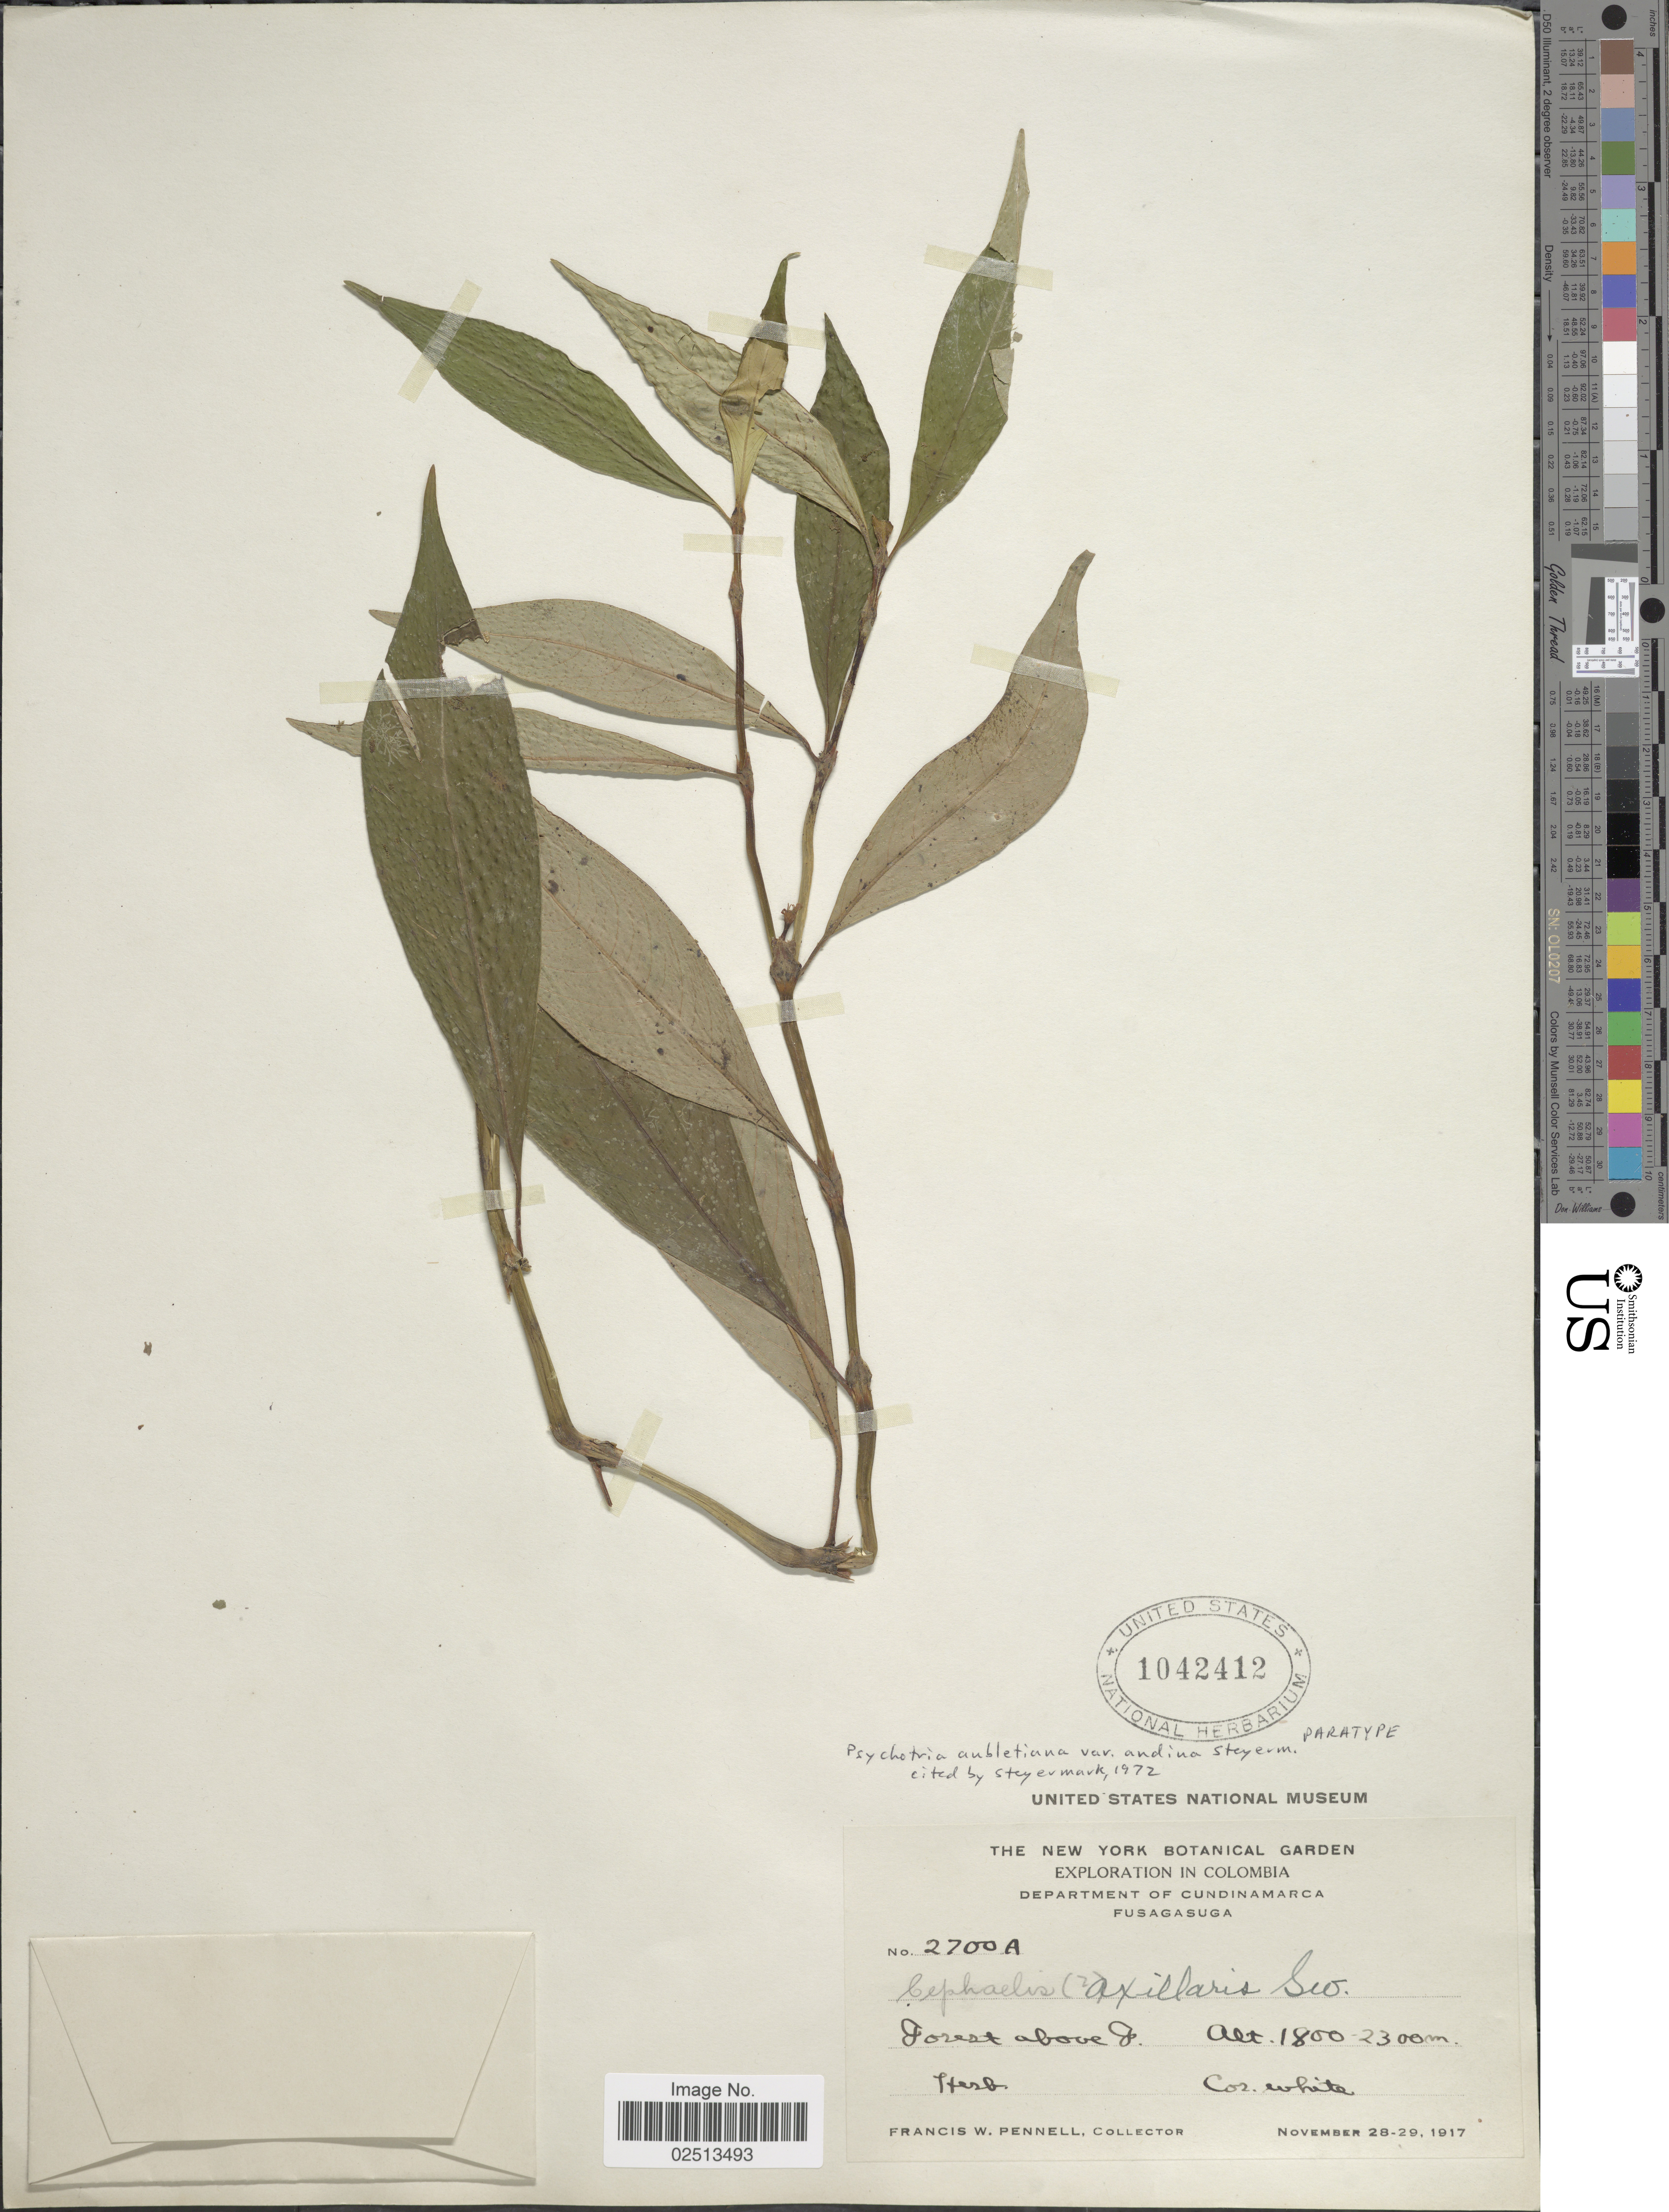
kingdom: Plantae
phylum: Tracheophyta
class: Magnoliopsida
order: Gentianales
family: Rubiaceae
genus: Psychotria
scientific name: Psychotria aubletiana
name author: Steyerm.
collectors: F. W. Pennell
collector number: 2700A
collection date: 1917-11-28/1917-11-29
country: Colombia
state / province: Cundinamarca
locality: Department of Cundinamarca, Fusagasuga, Forest above P.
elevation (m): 1800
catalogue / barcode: US 1042412